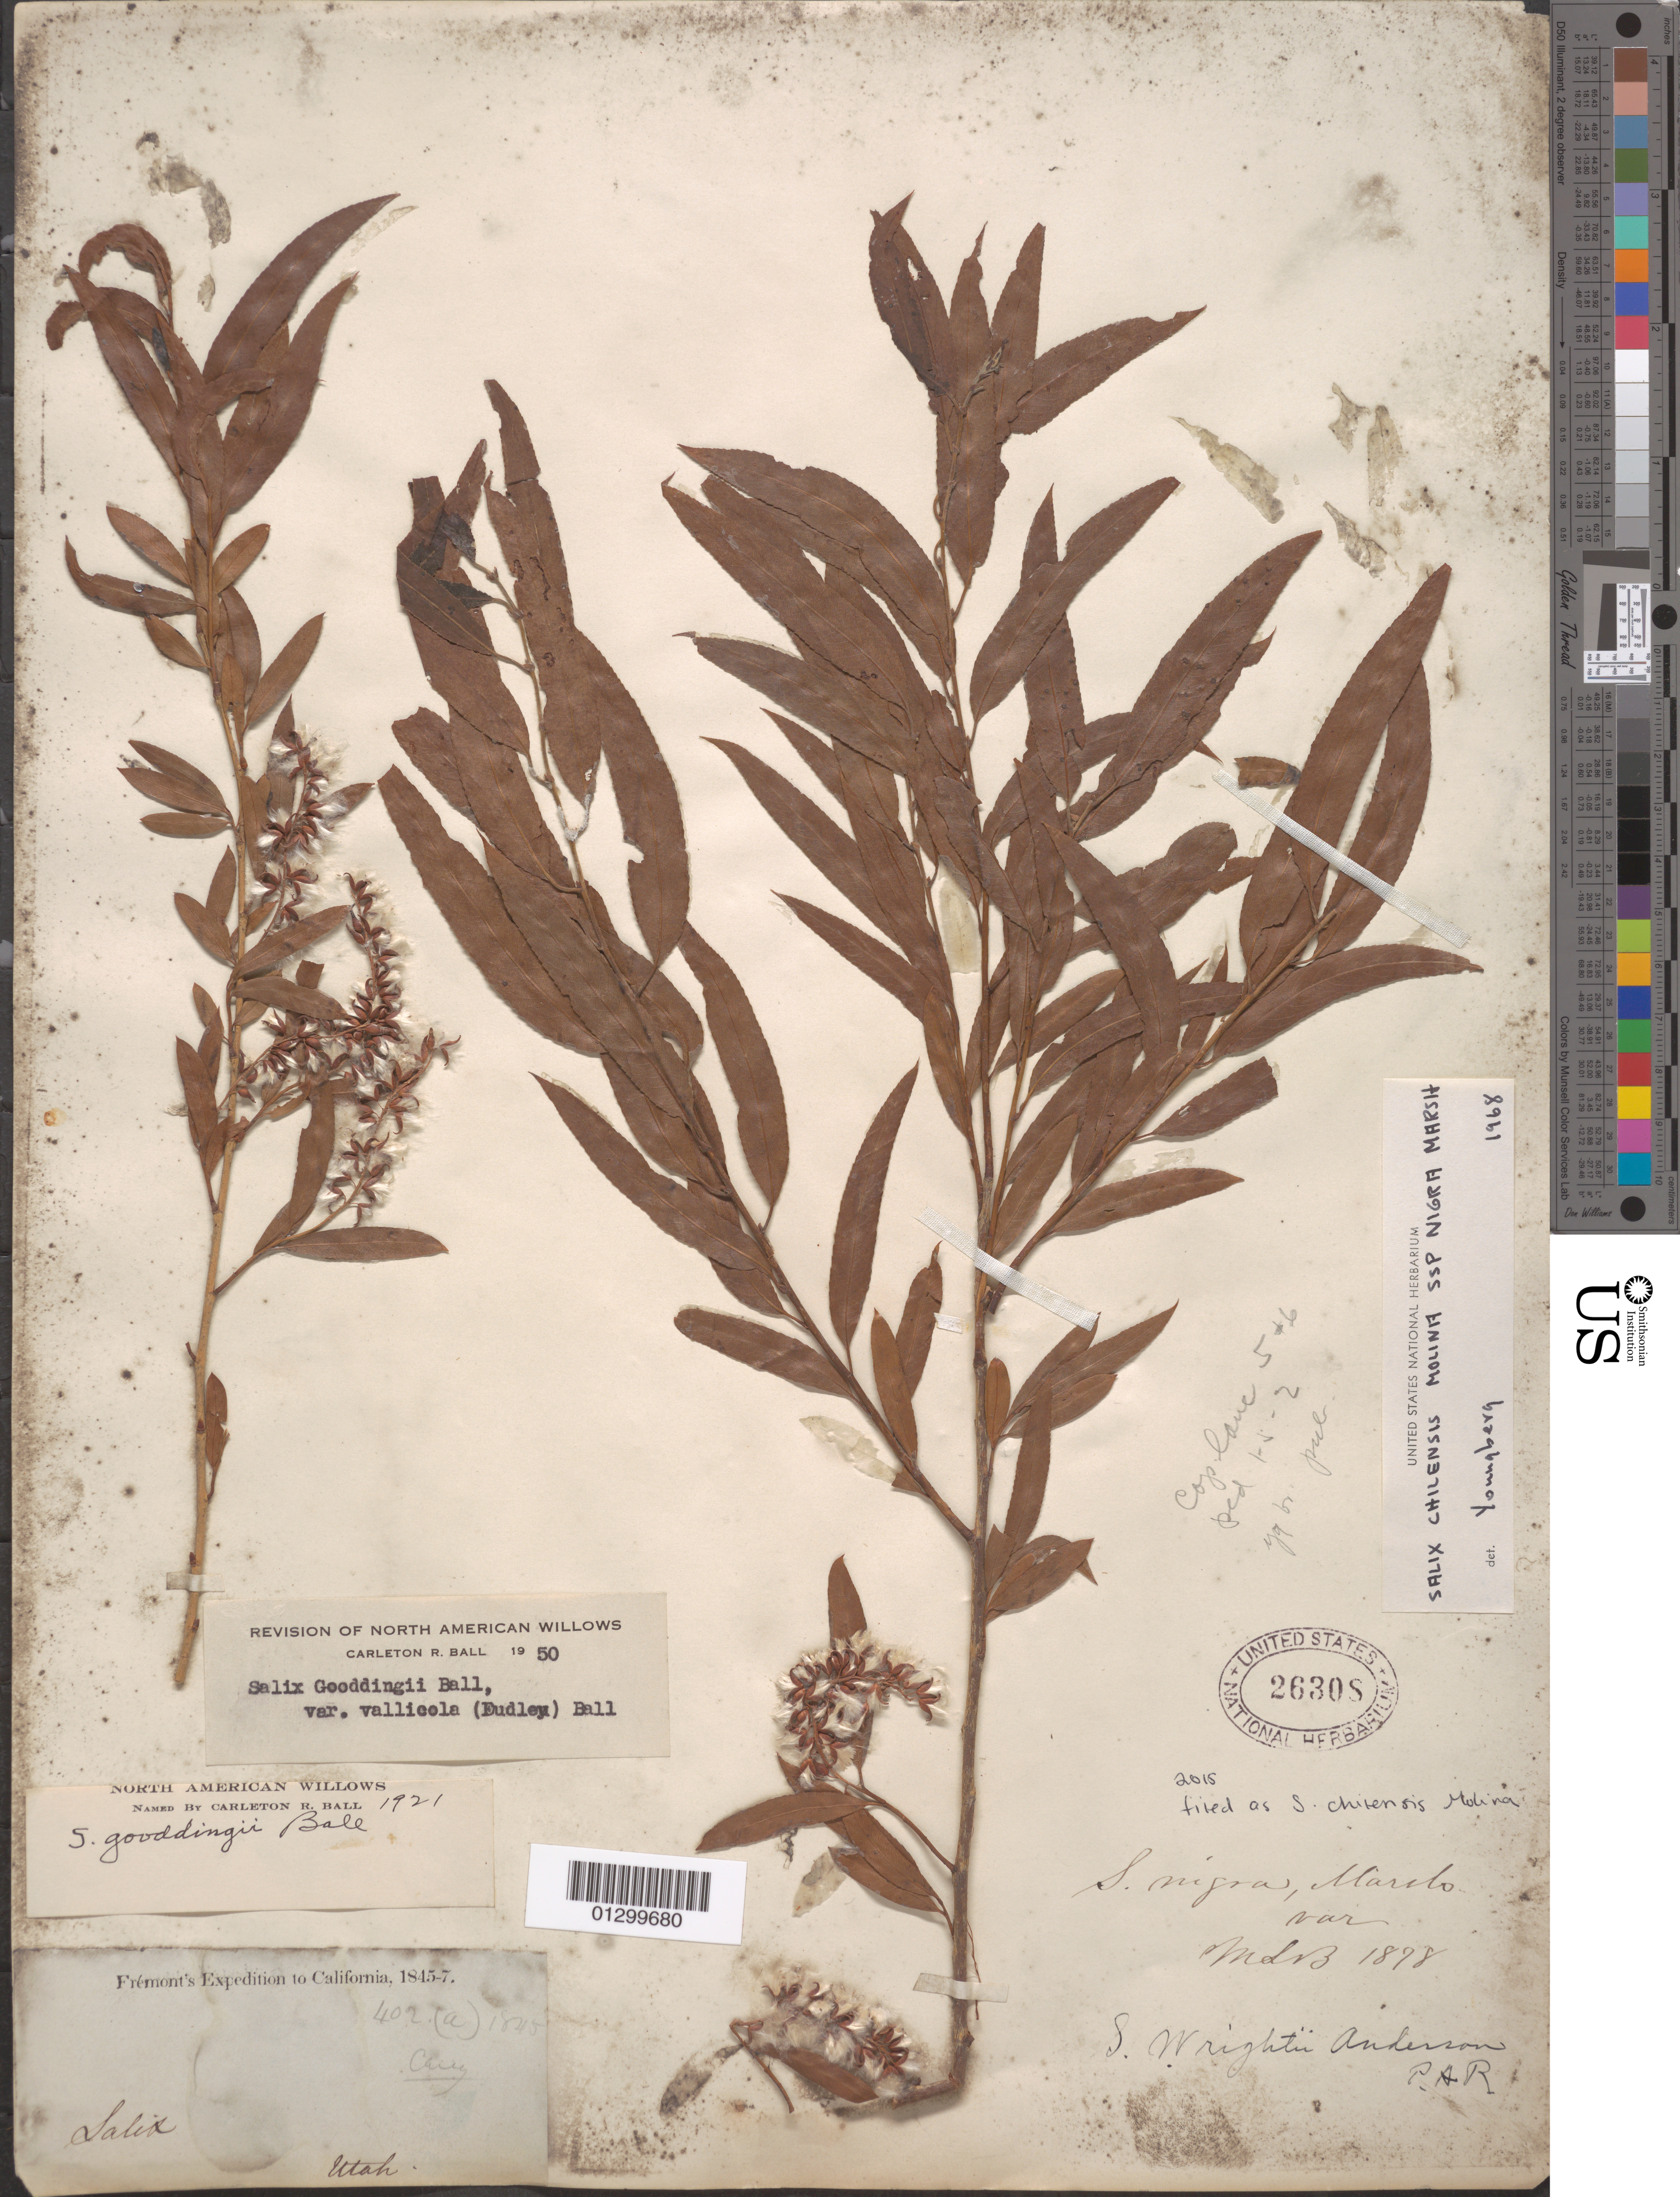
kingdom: Plantae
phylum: Tracheophyta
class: Magnoliopsida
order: Malpighiales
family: Salicaceae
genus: Salix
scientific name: Salix chilensis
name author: Molina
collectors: J. C. Frémont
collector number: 402a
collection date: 1845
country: United States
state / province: Utah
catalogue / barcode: US 26308